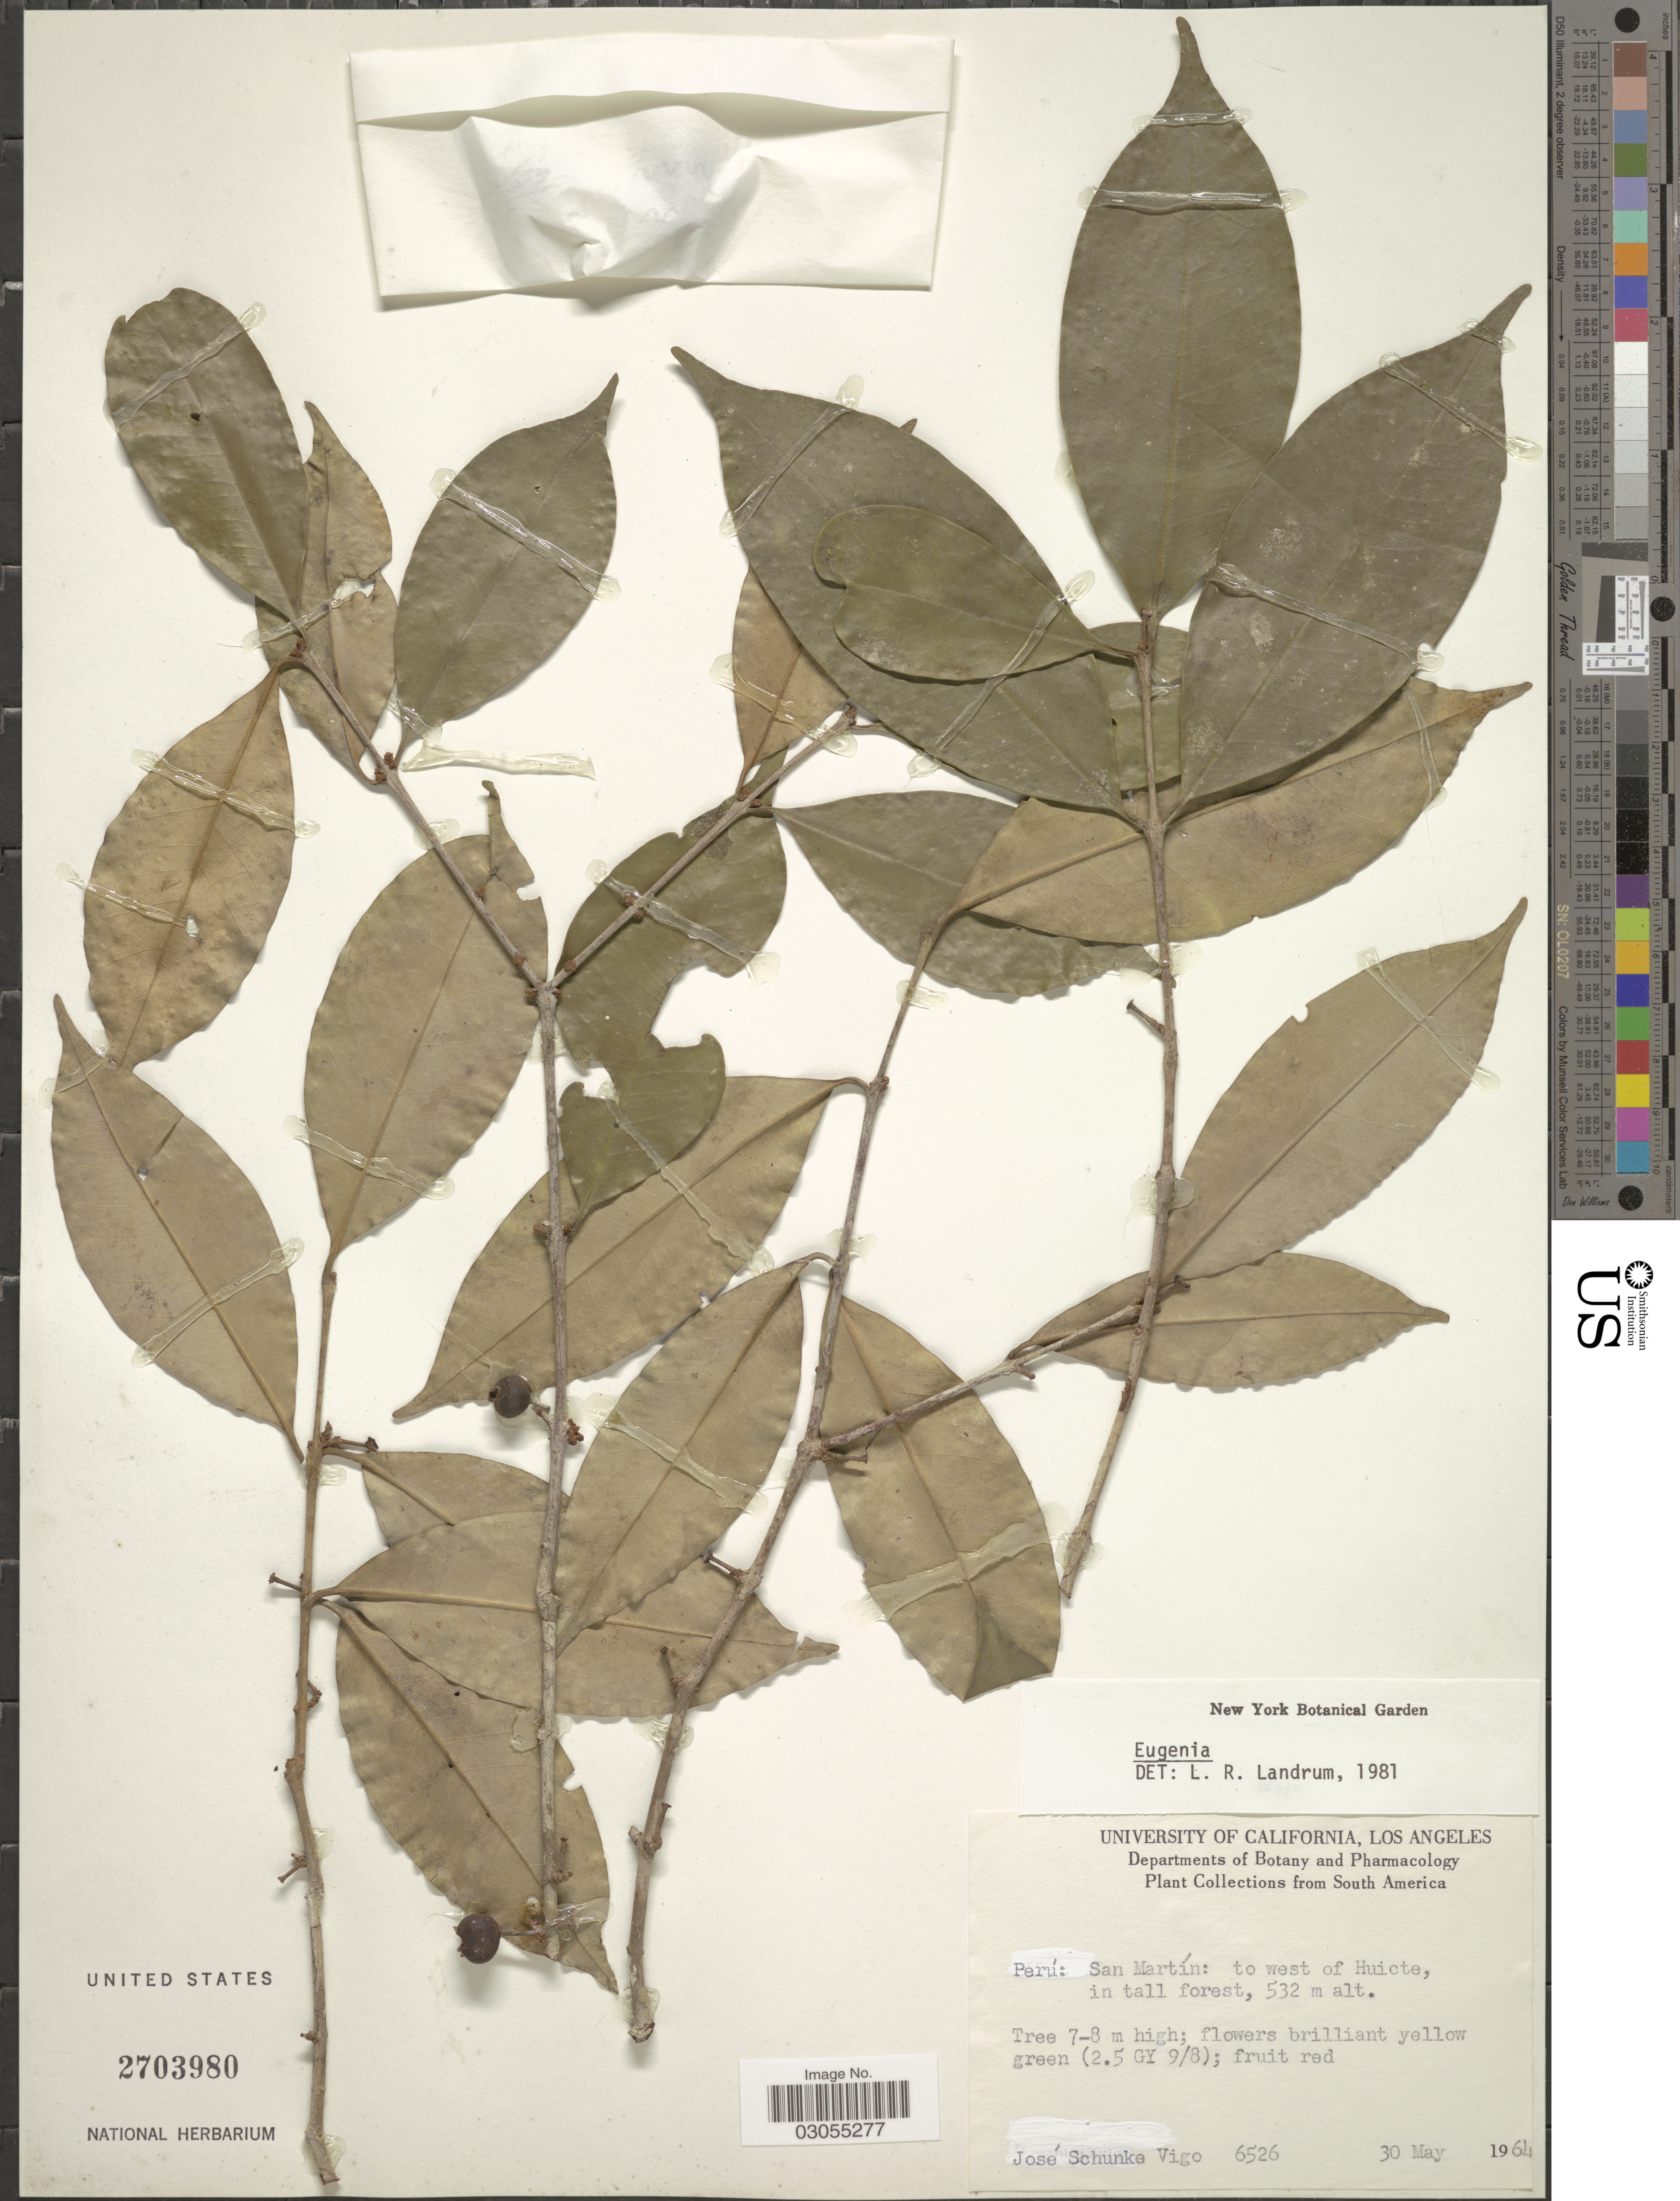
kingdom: Plantae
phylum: Tracheophyta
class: Magnoliopsida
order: Myrtales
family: Myrtaceae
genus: Eugenia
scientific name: Eugenia sp.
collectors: J. Schunke Vigo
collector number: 6526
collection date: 1964-05-30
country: Peru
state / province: San Martín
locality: To west of Huicte, in tall forest.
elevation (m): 532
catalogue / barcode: US 2703980